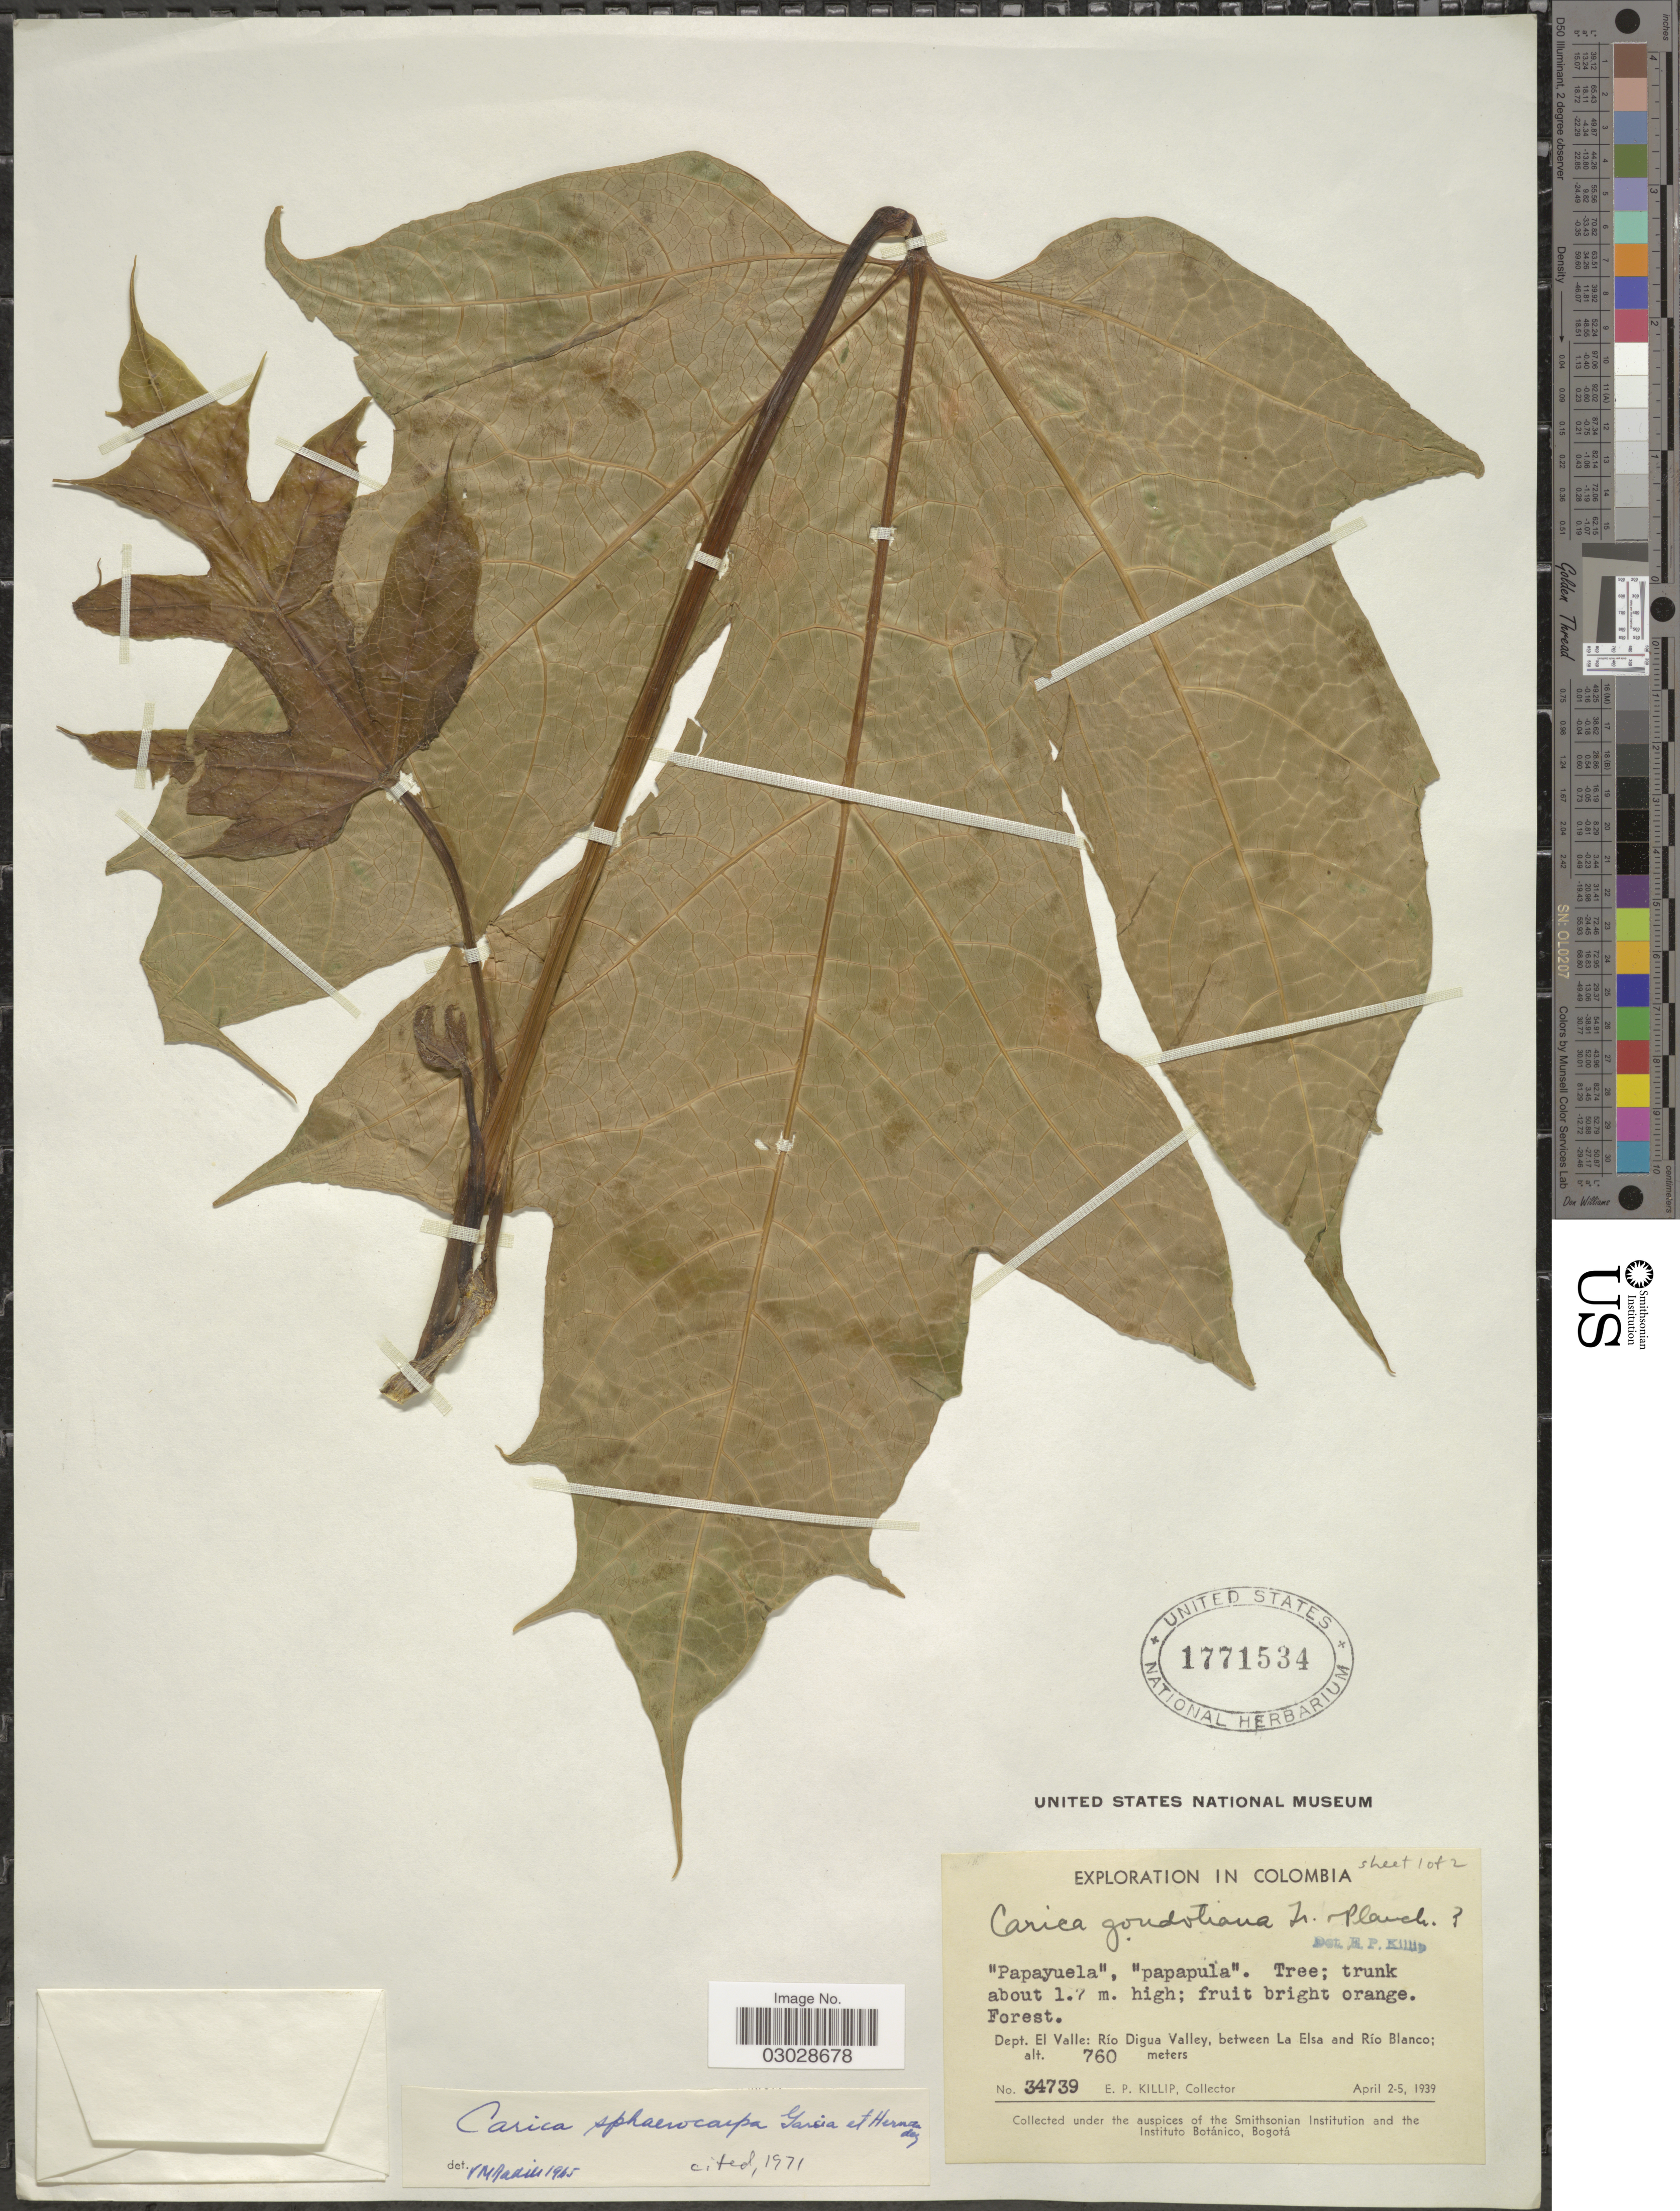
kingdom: Plantae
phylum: Tracheophyta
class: Magnoliopsida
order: Brassicales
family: Caricaceae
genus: Vasconcellea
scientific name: Vasconcellea sphaerocarpa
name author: (García-Barr. & Hern. Cam.) V.M. Badillo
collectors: E. P. Killip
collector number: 34739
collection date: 1939-04-02/1939-04-05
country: Colombia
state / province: Valle del Cauca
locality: Dept. El Valle: Río Digua Valley, between La Elsa and Río Blanco.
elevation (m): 760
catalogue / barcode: US 1771534